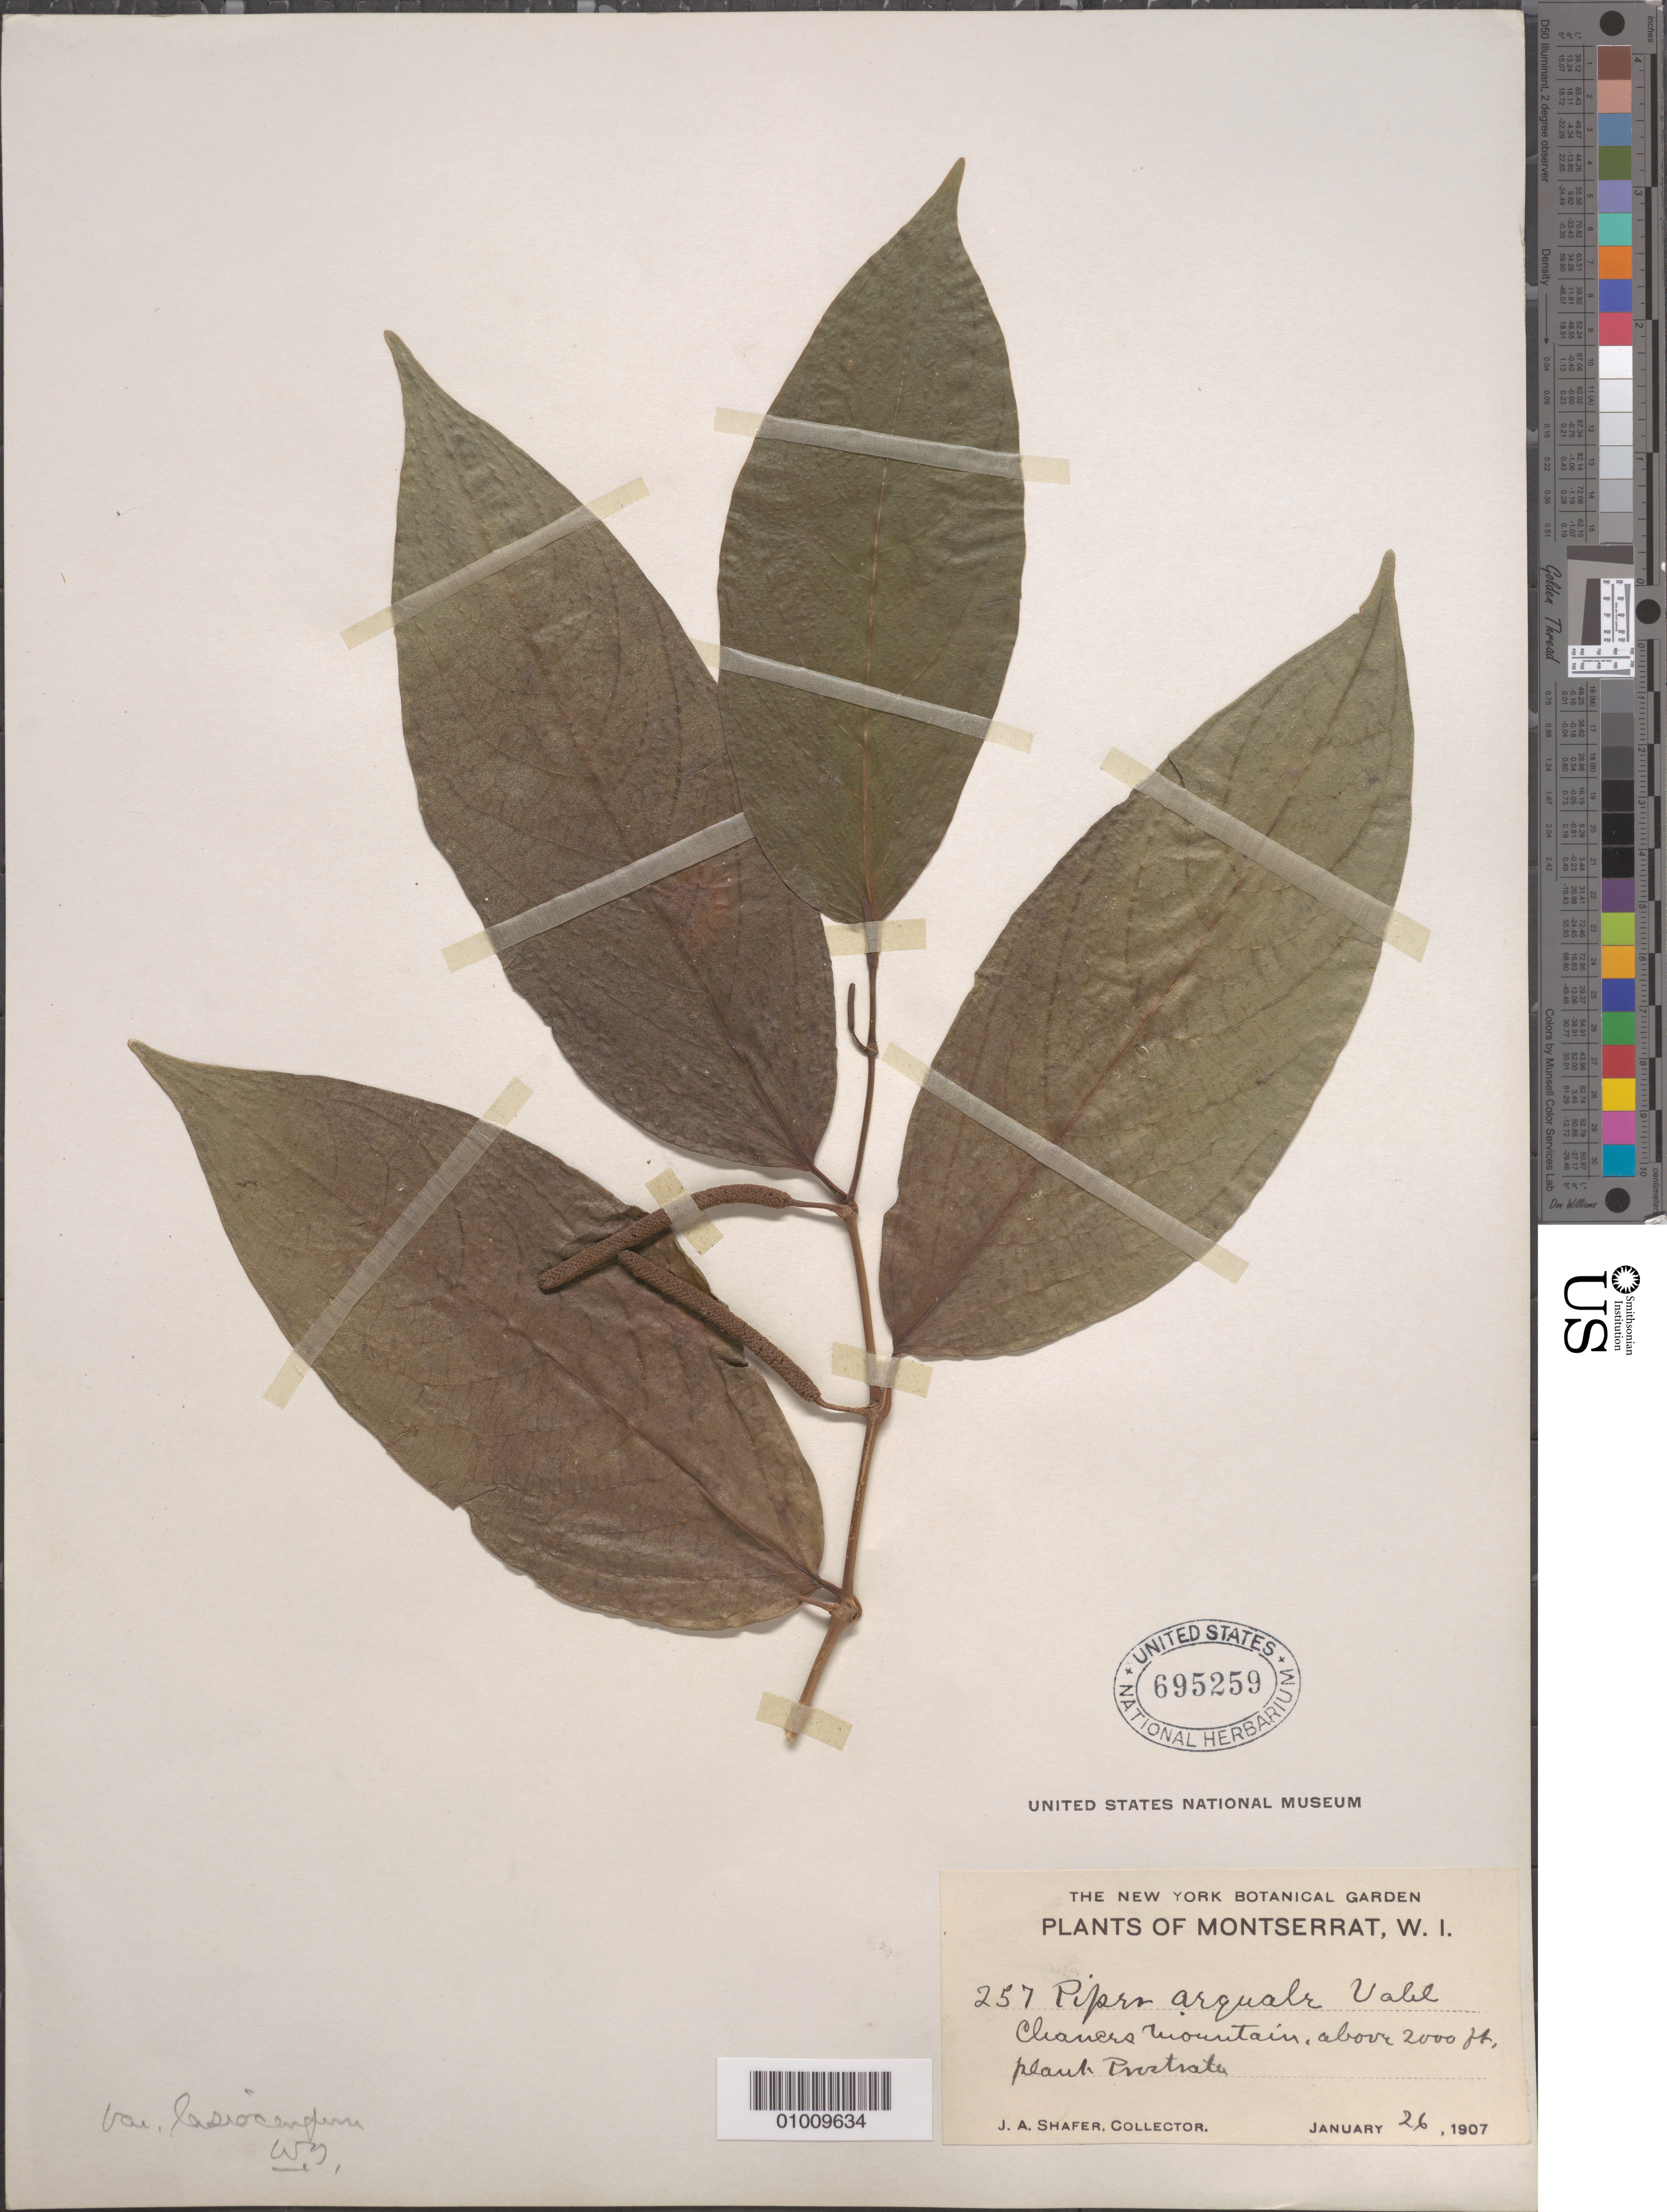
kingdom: Plantae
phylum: Tracheophyta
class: Magnoliopsida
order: Piperales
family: Piperaceae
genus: Piper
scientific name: Piper aequale var. aequale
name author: Vahl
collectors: J. A. Shafer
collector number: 257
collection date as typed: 26 Jan 1907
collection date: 1907-01-26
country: Montserrat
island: Montserrat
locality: mountain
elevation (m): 610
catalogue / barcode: US 695259